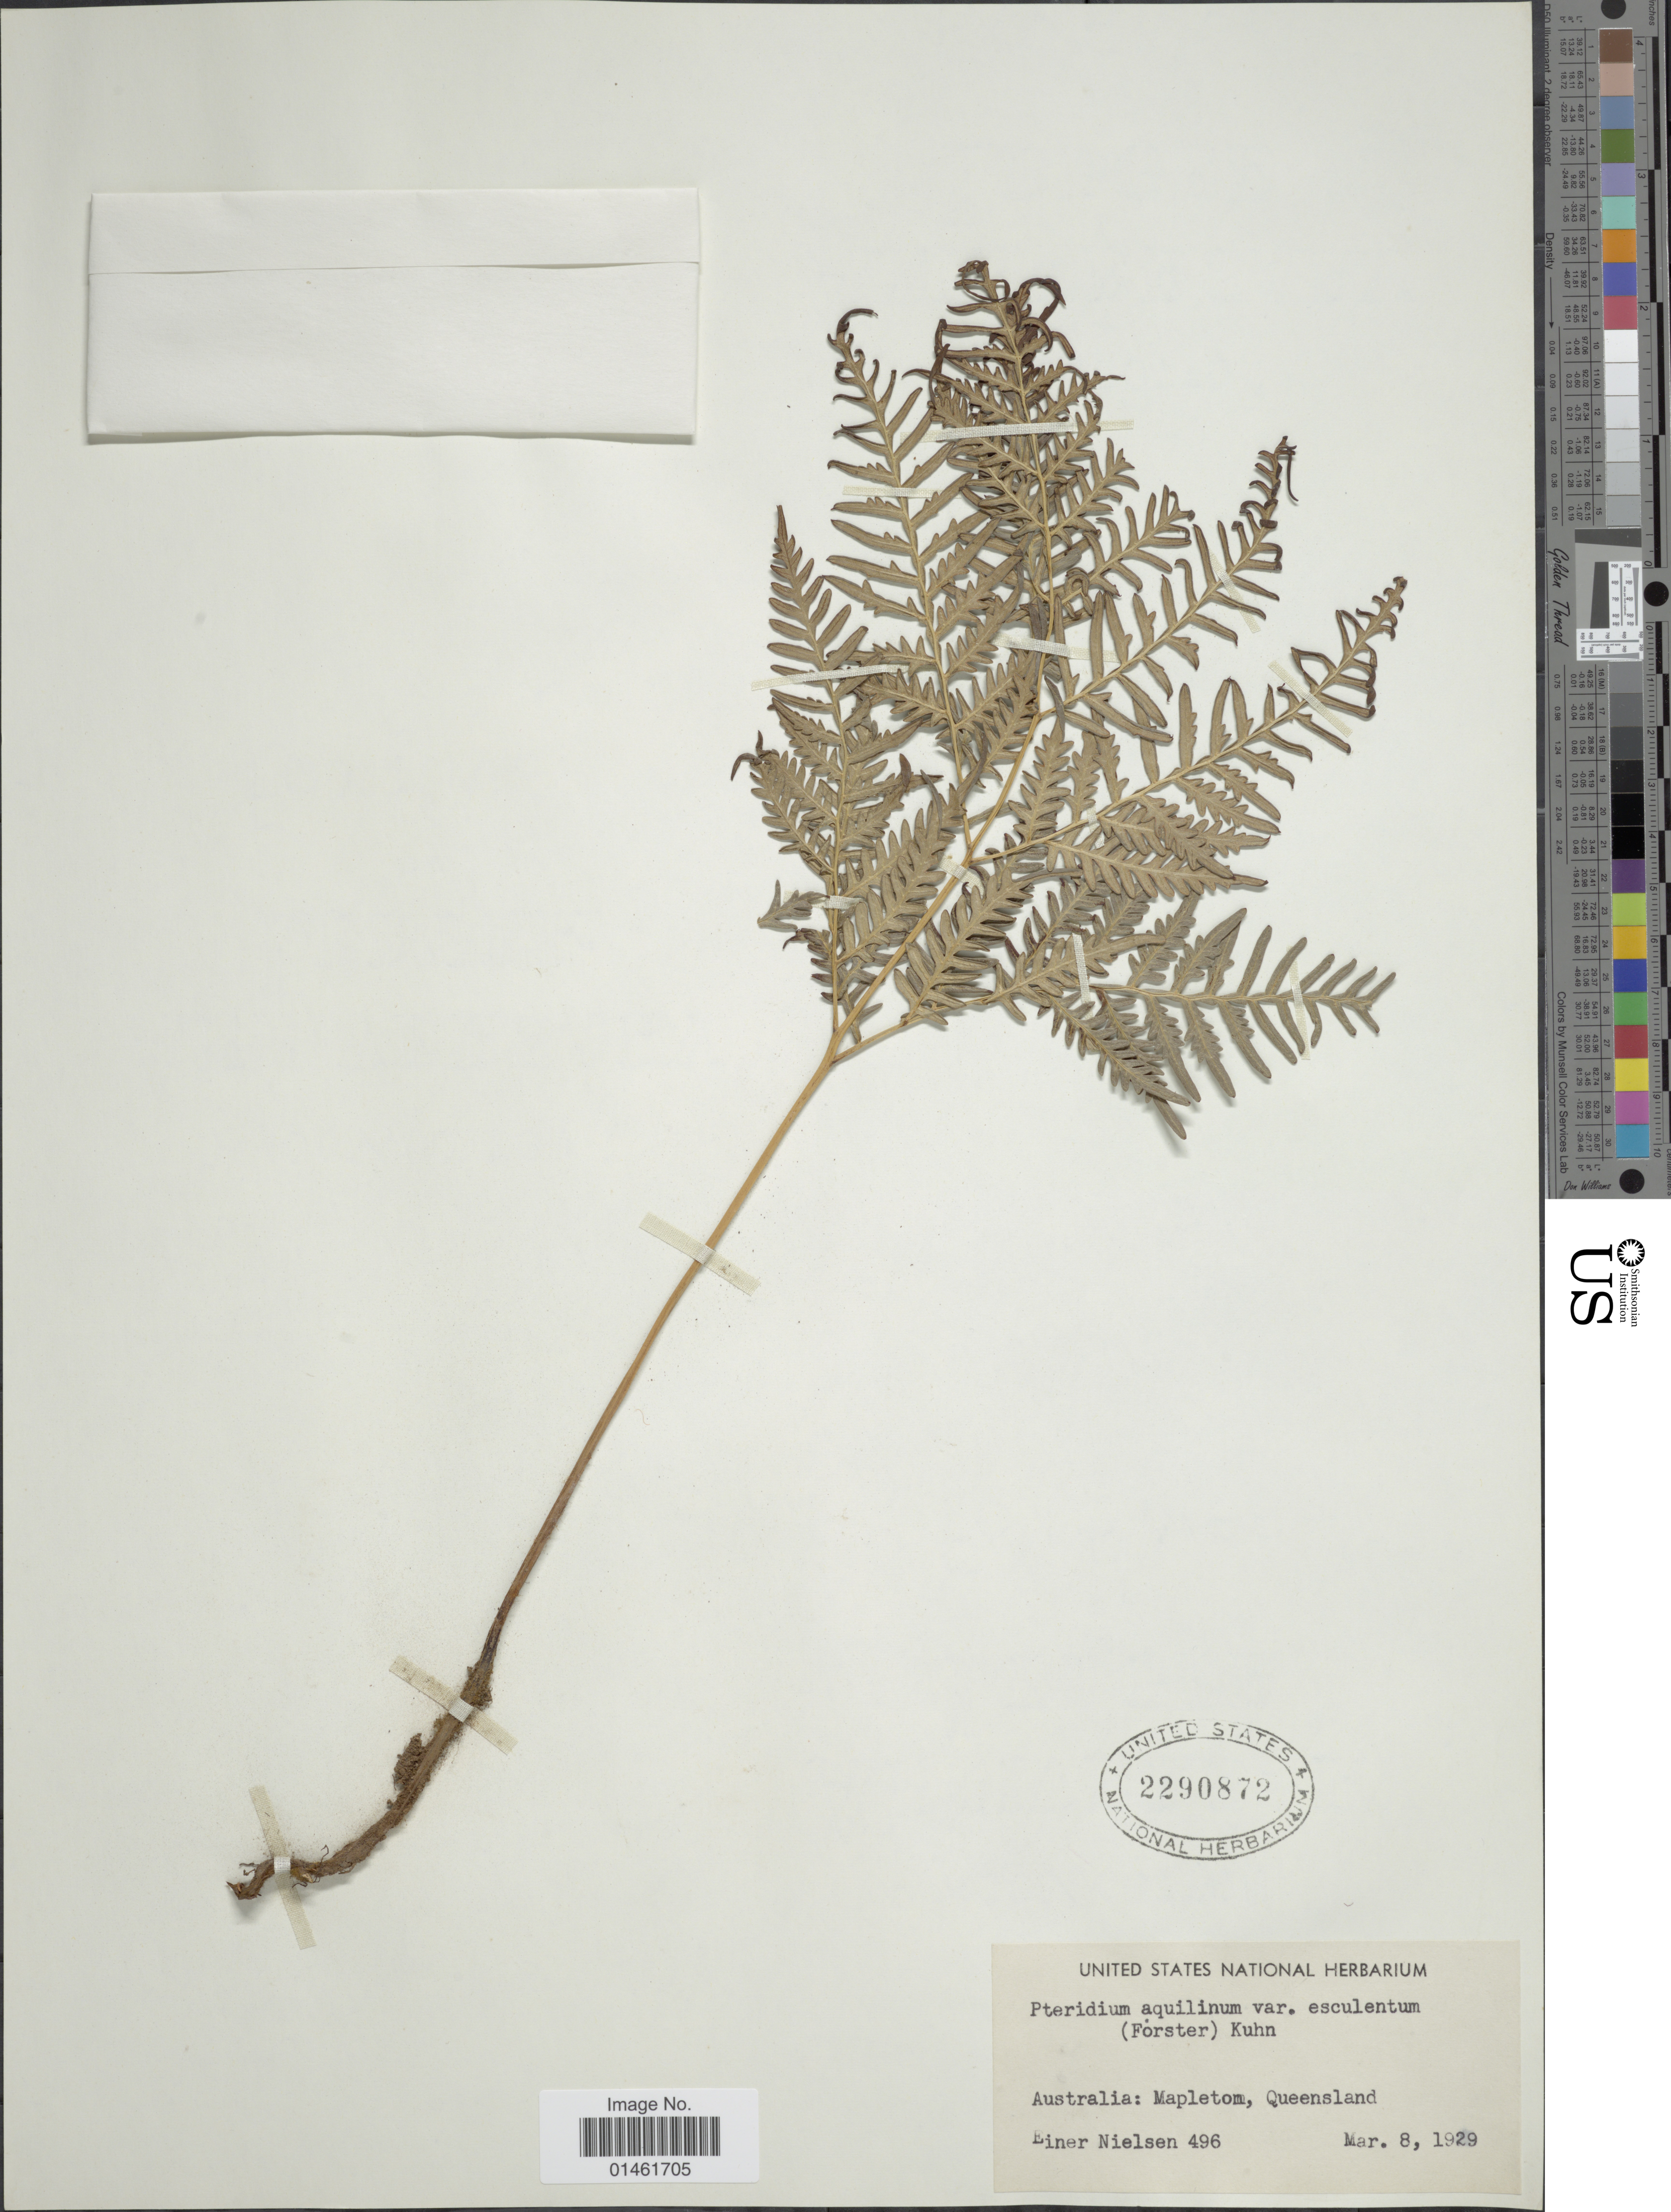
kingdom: Plantae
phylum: Tracheophyta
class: Polypodiopsida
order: Polypodiales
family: Dennstaedtiaceae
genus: Pteridium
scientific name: Pteridium esculentum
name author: (G. Forst.) Cockayne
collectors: E. Nielsen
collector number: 496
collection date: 1929-03-08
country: Australia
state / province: Queensland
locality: Australia: Mapleton, Queensland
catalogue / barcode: US 2290872